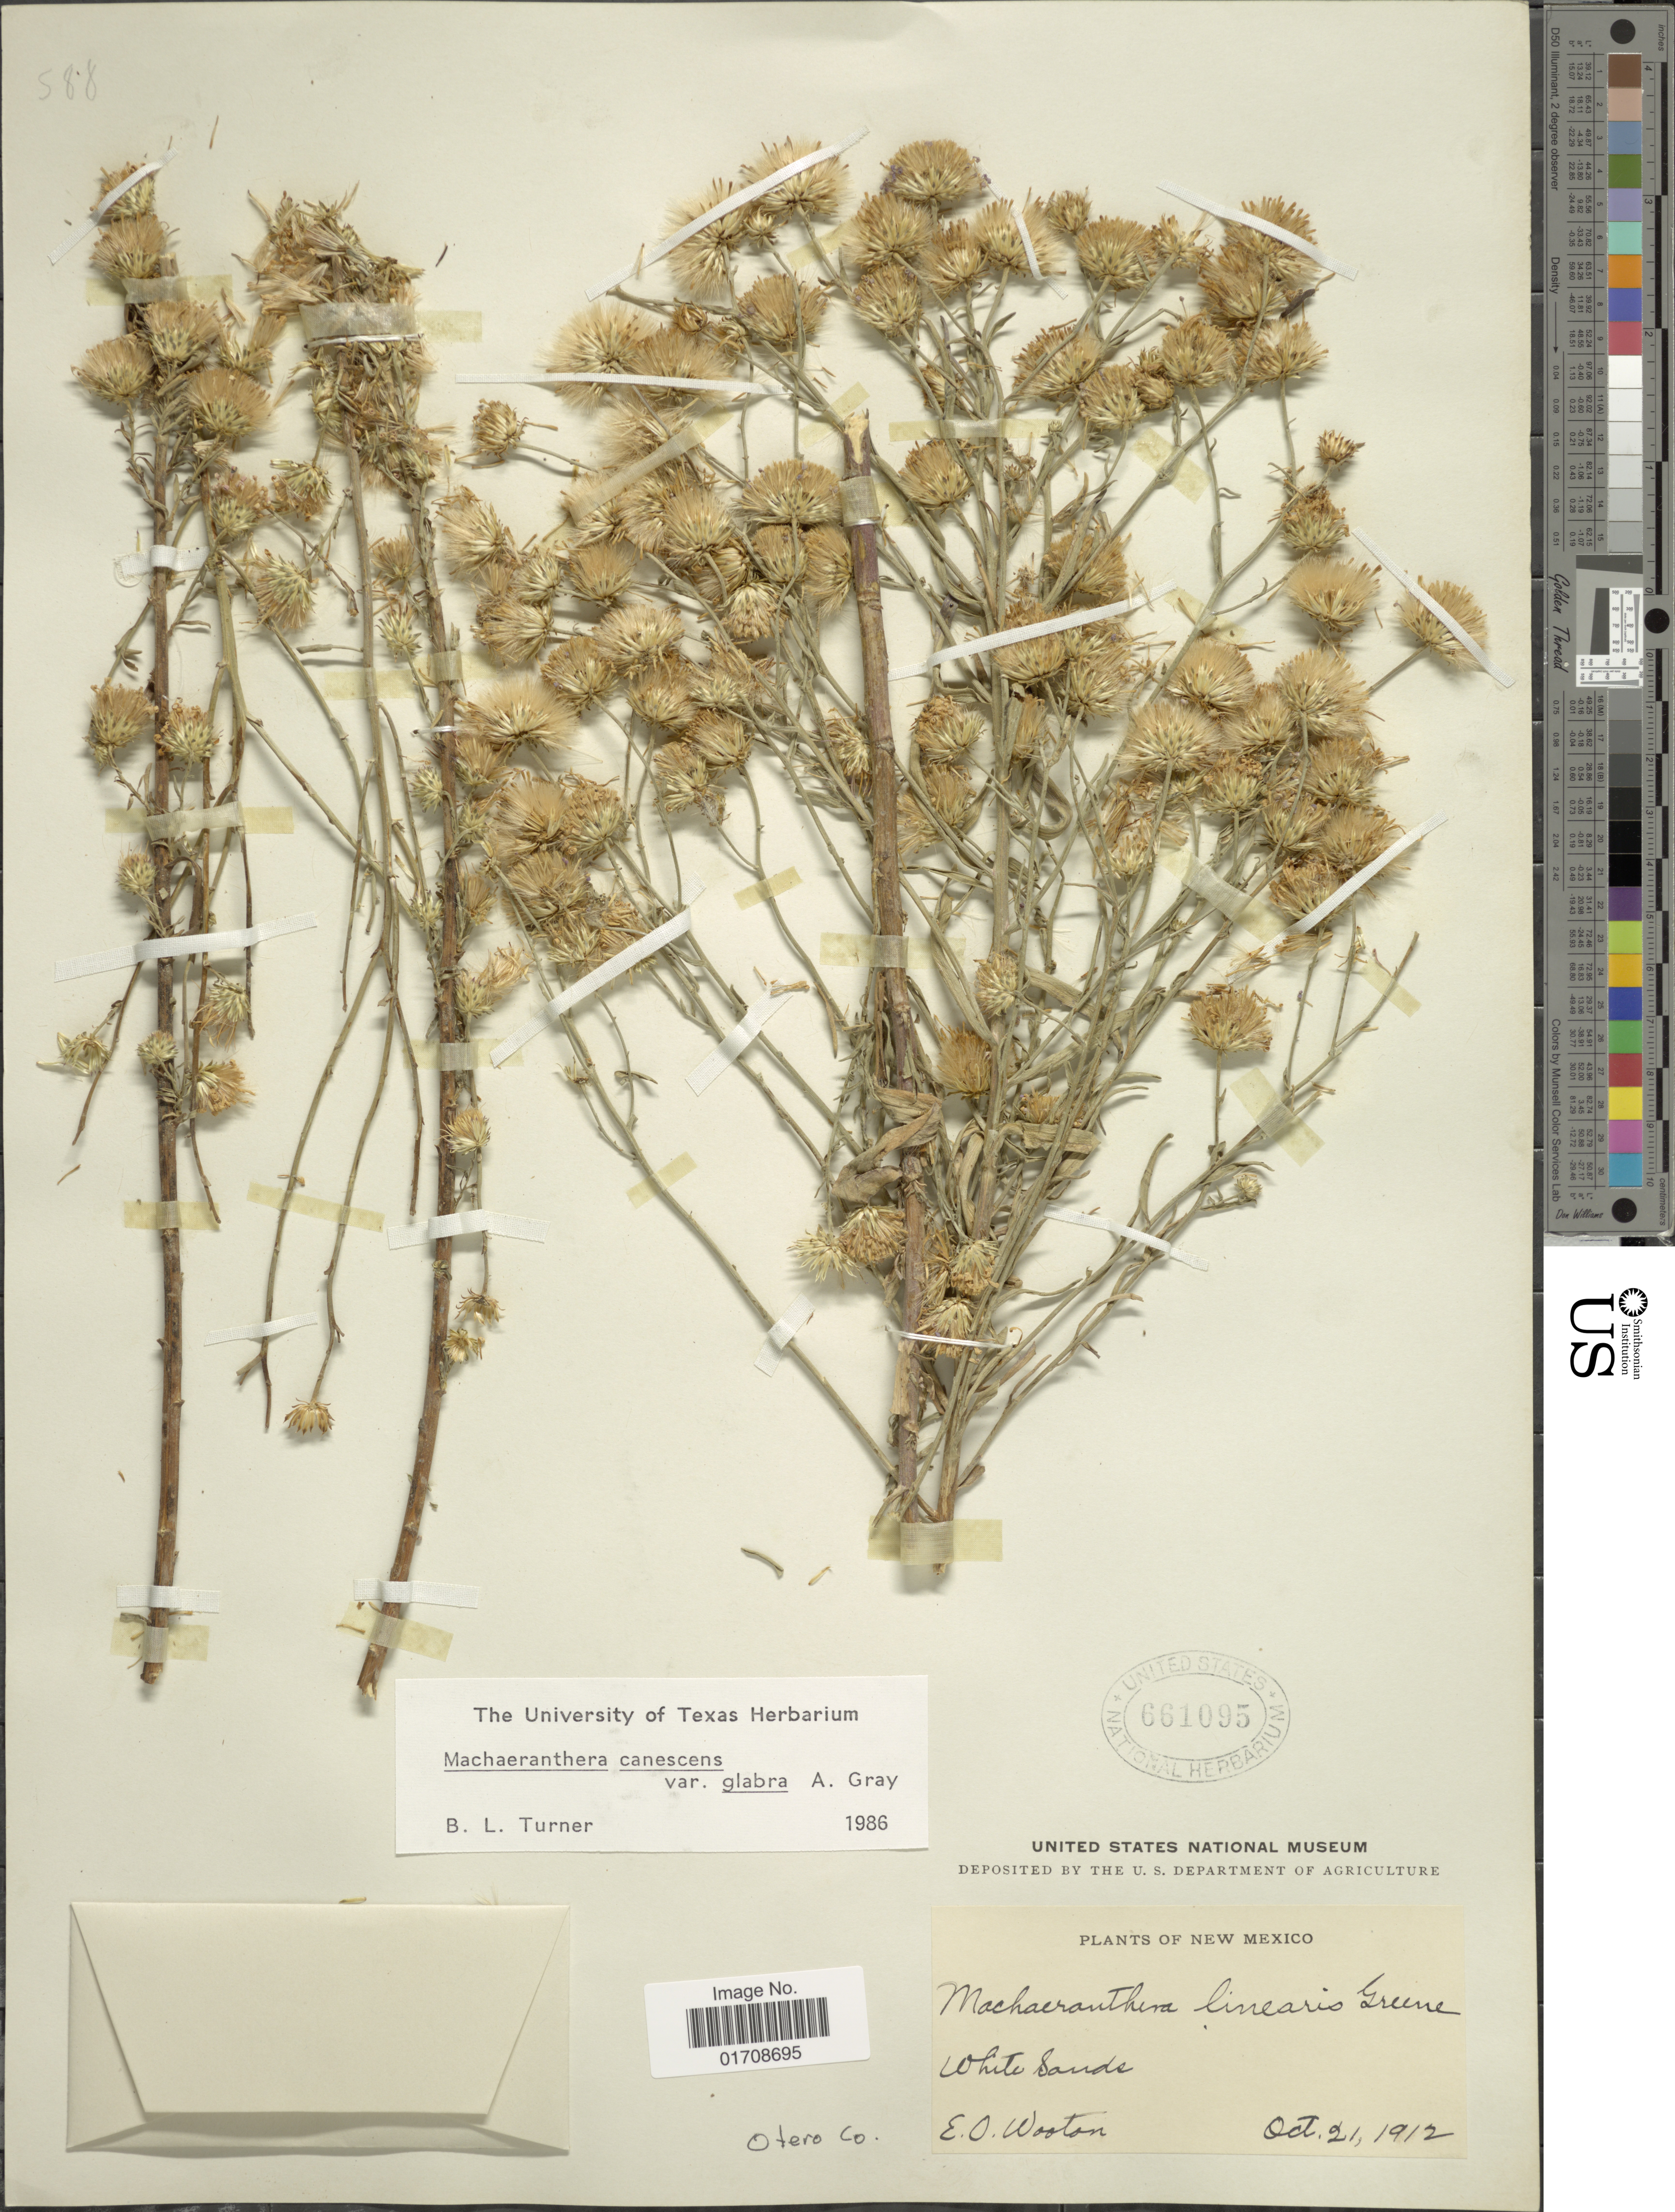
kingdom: Plantae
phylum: Tracheophyta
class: Magnoliopsida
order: Asterales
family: Asteraceae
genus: Machaeranthera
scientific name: Machaeranthera canescens var. glabra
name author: A. Gray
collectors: E. O. Wooton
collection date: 1912-10-21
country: United States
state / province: New Mexico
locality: White Sands, Otero Co.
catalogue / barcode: US 661095